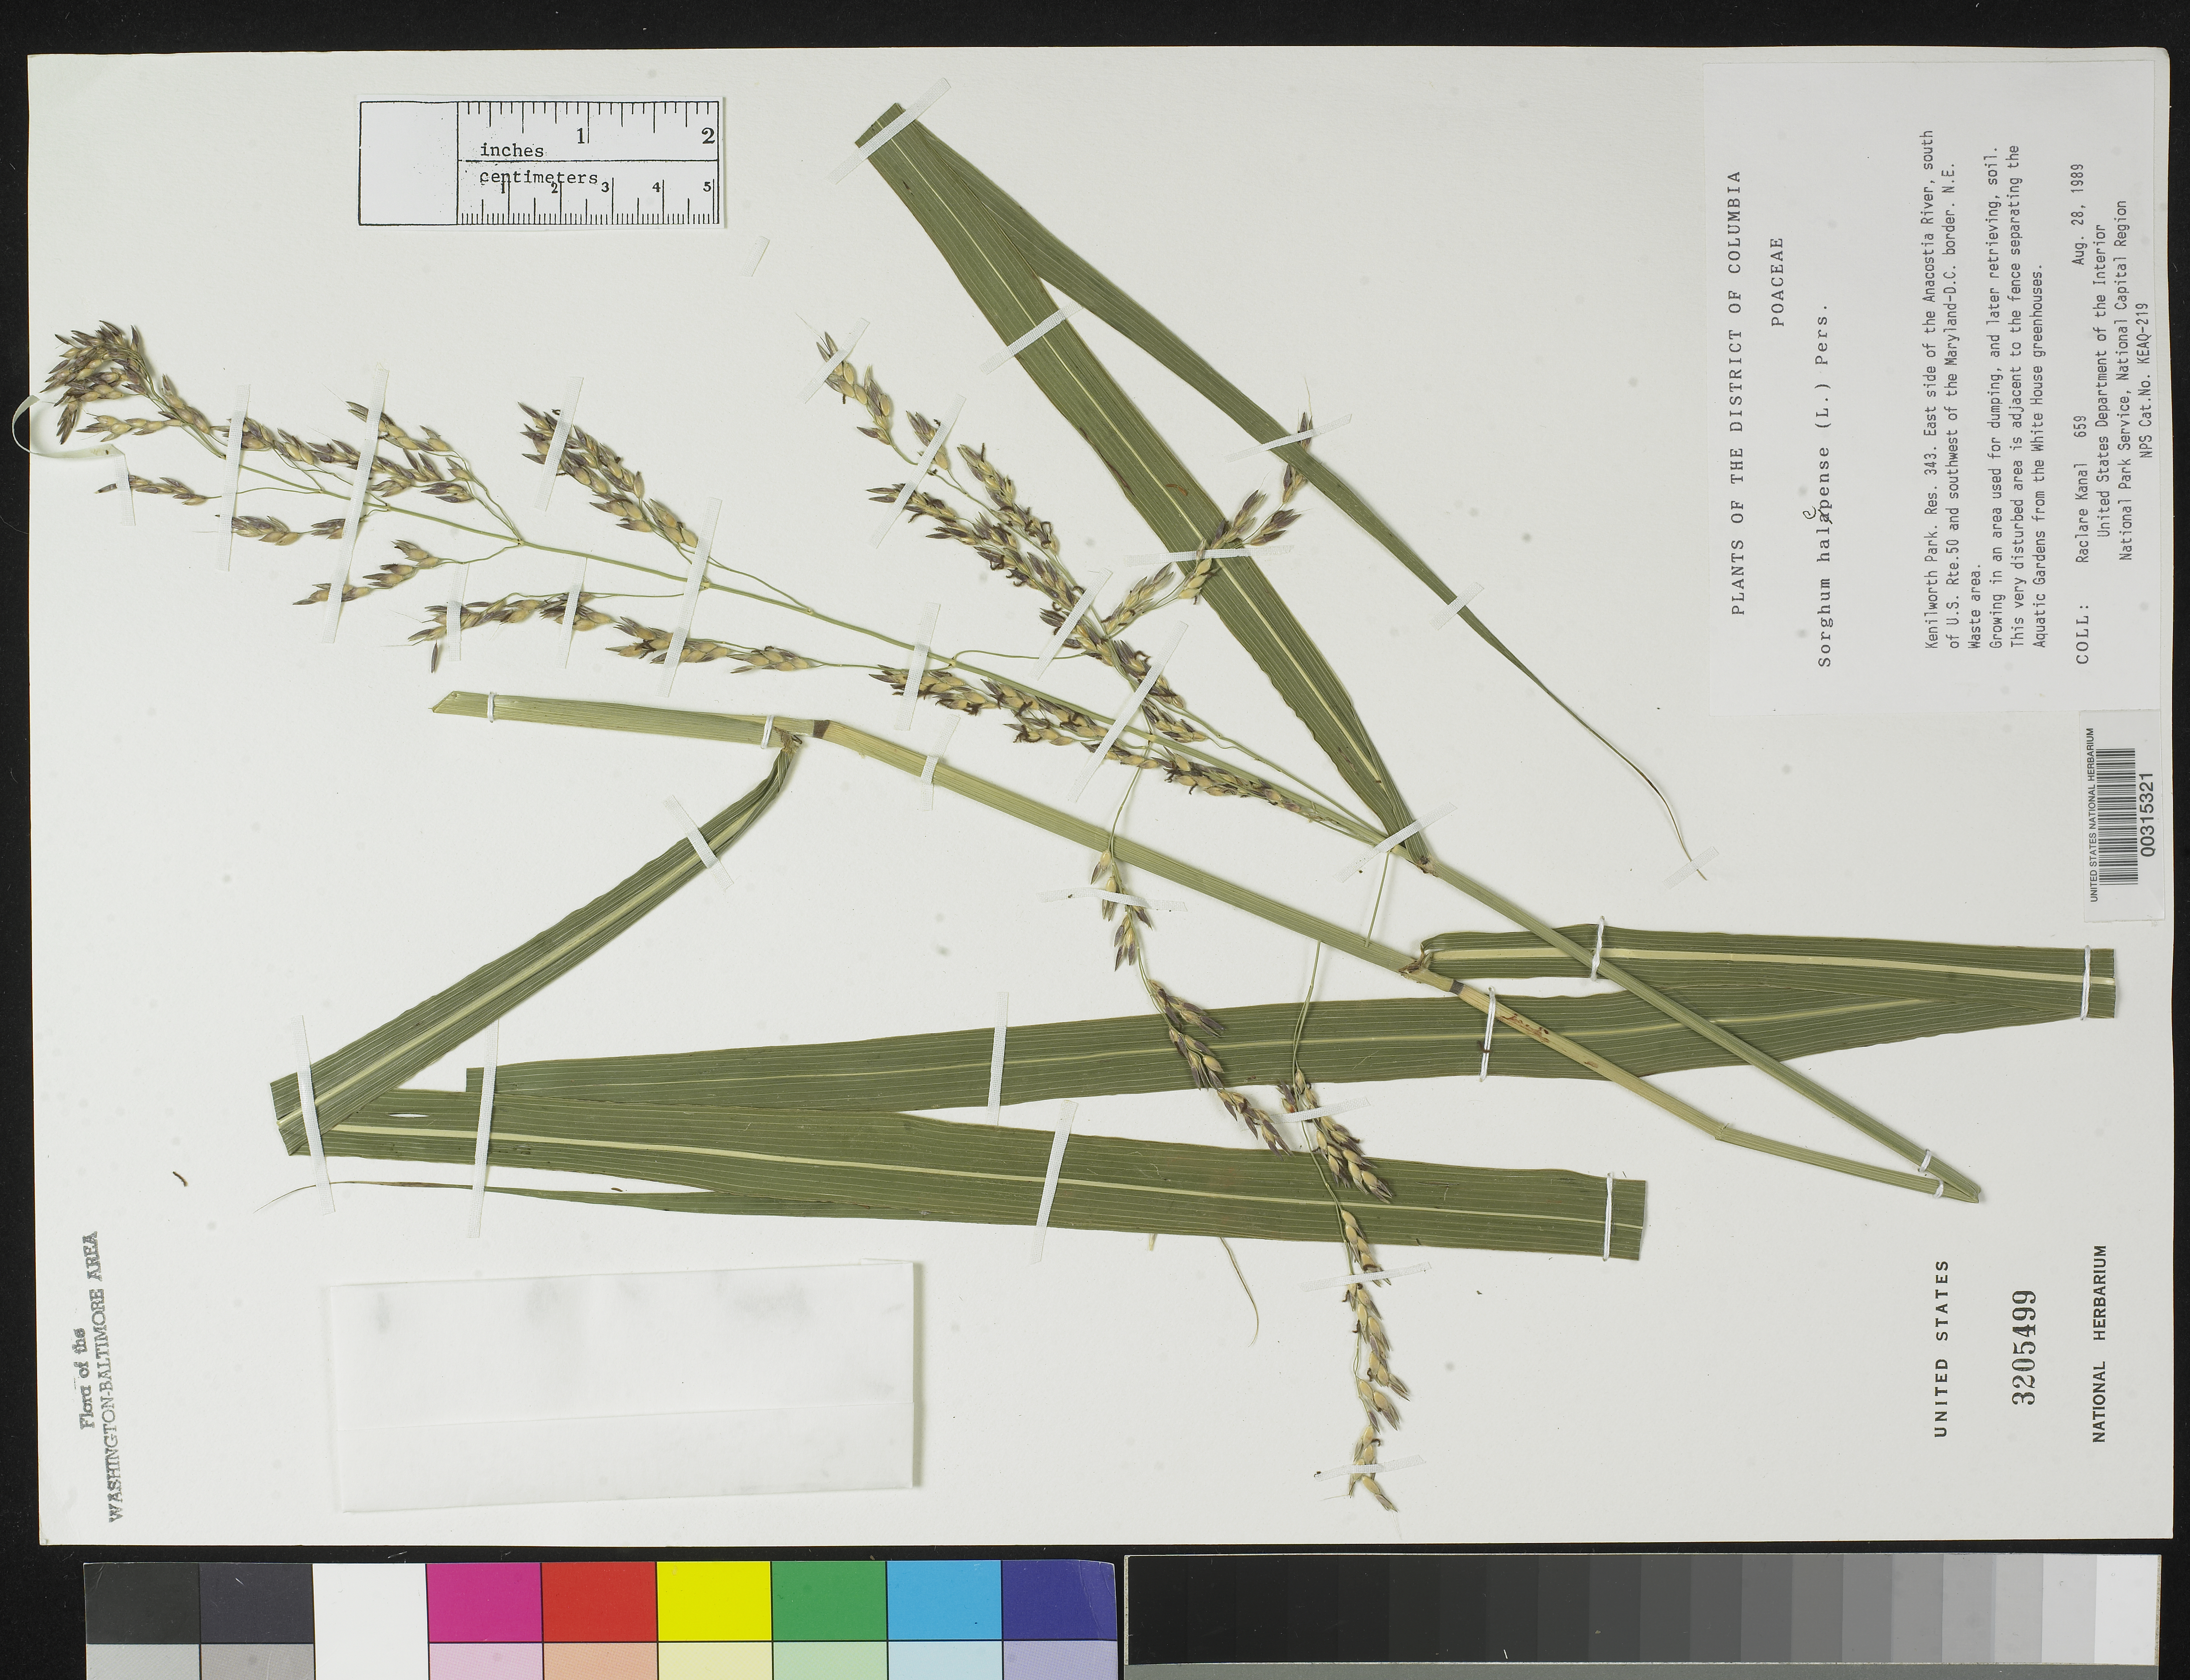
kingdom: Plantae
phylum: Tracheophyta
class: Liliopsida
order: Poales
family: Poaceae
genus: Sorghum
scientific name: Sorghum halepense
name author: (L.) Pers.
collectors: R. Kanal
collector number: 659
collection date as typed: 28 Aug 1989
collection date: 1989-08-28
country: United States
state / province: District of Columbia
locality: Kenilworth Park, Res. 343, E of Anacostia River, SW of MD-DC Boundary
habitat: Waste area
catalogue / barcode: US 3205499